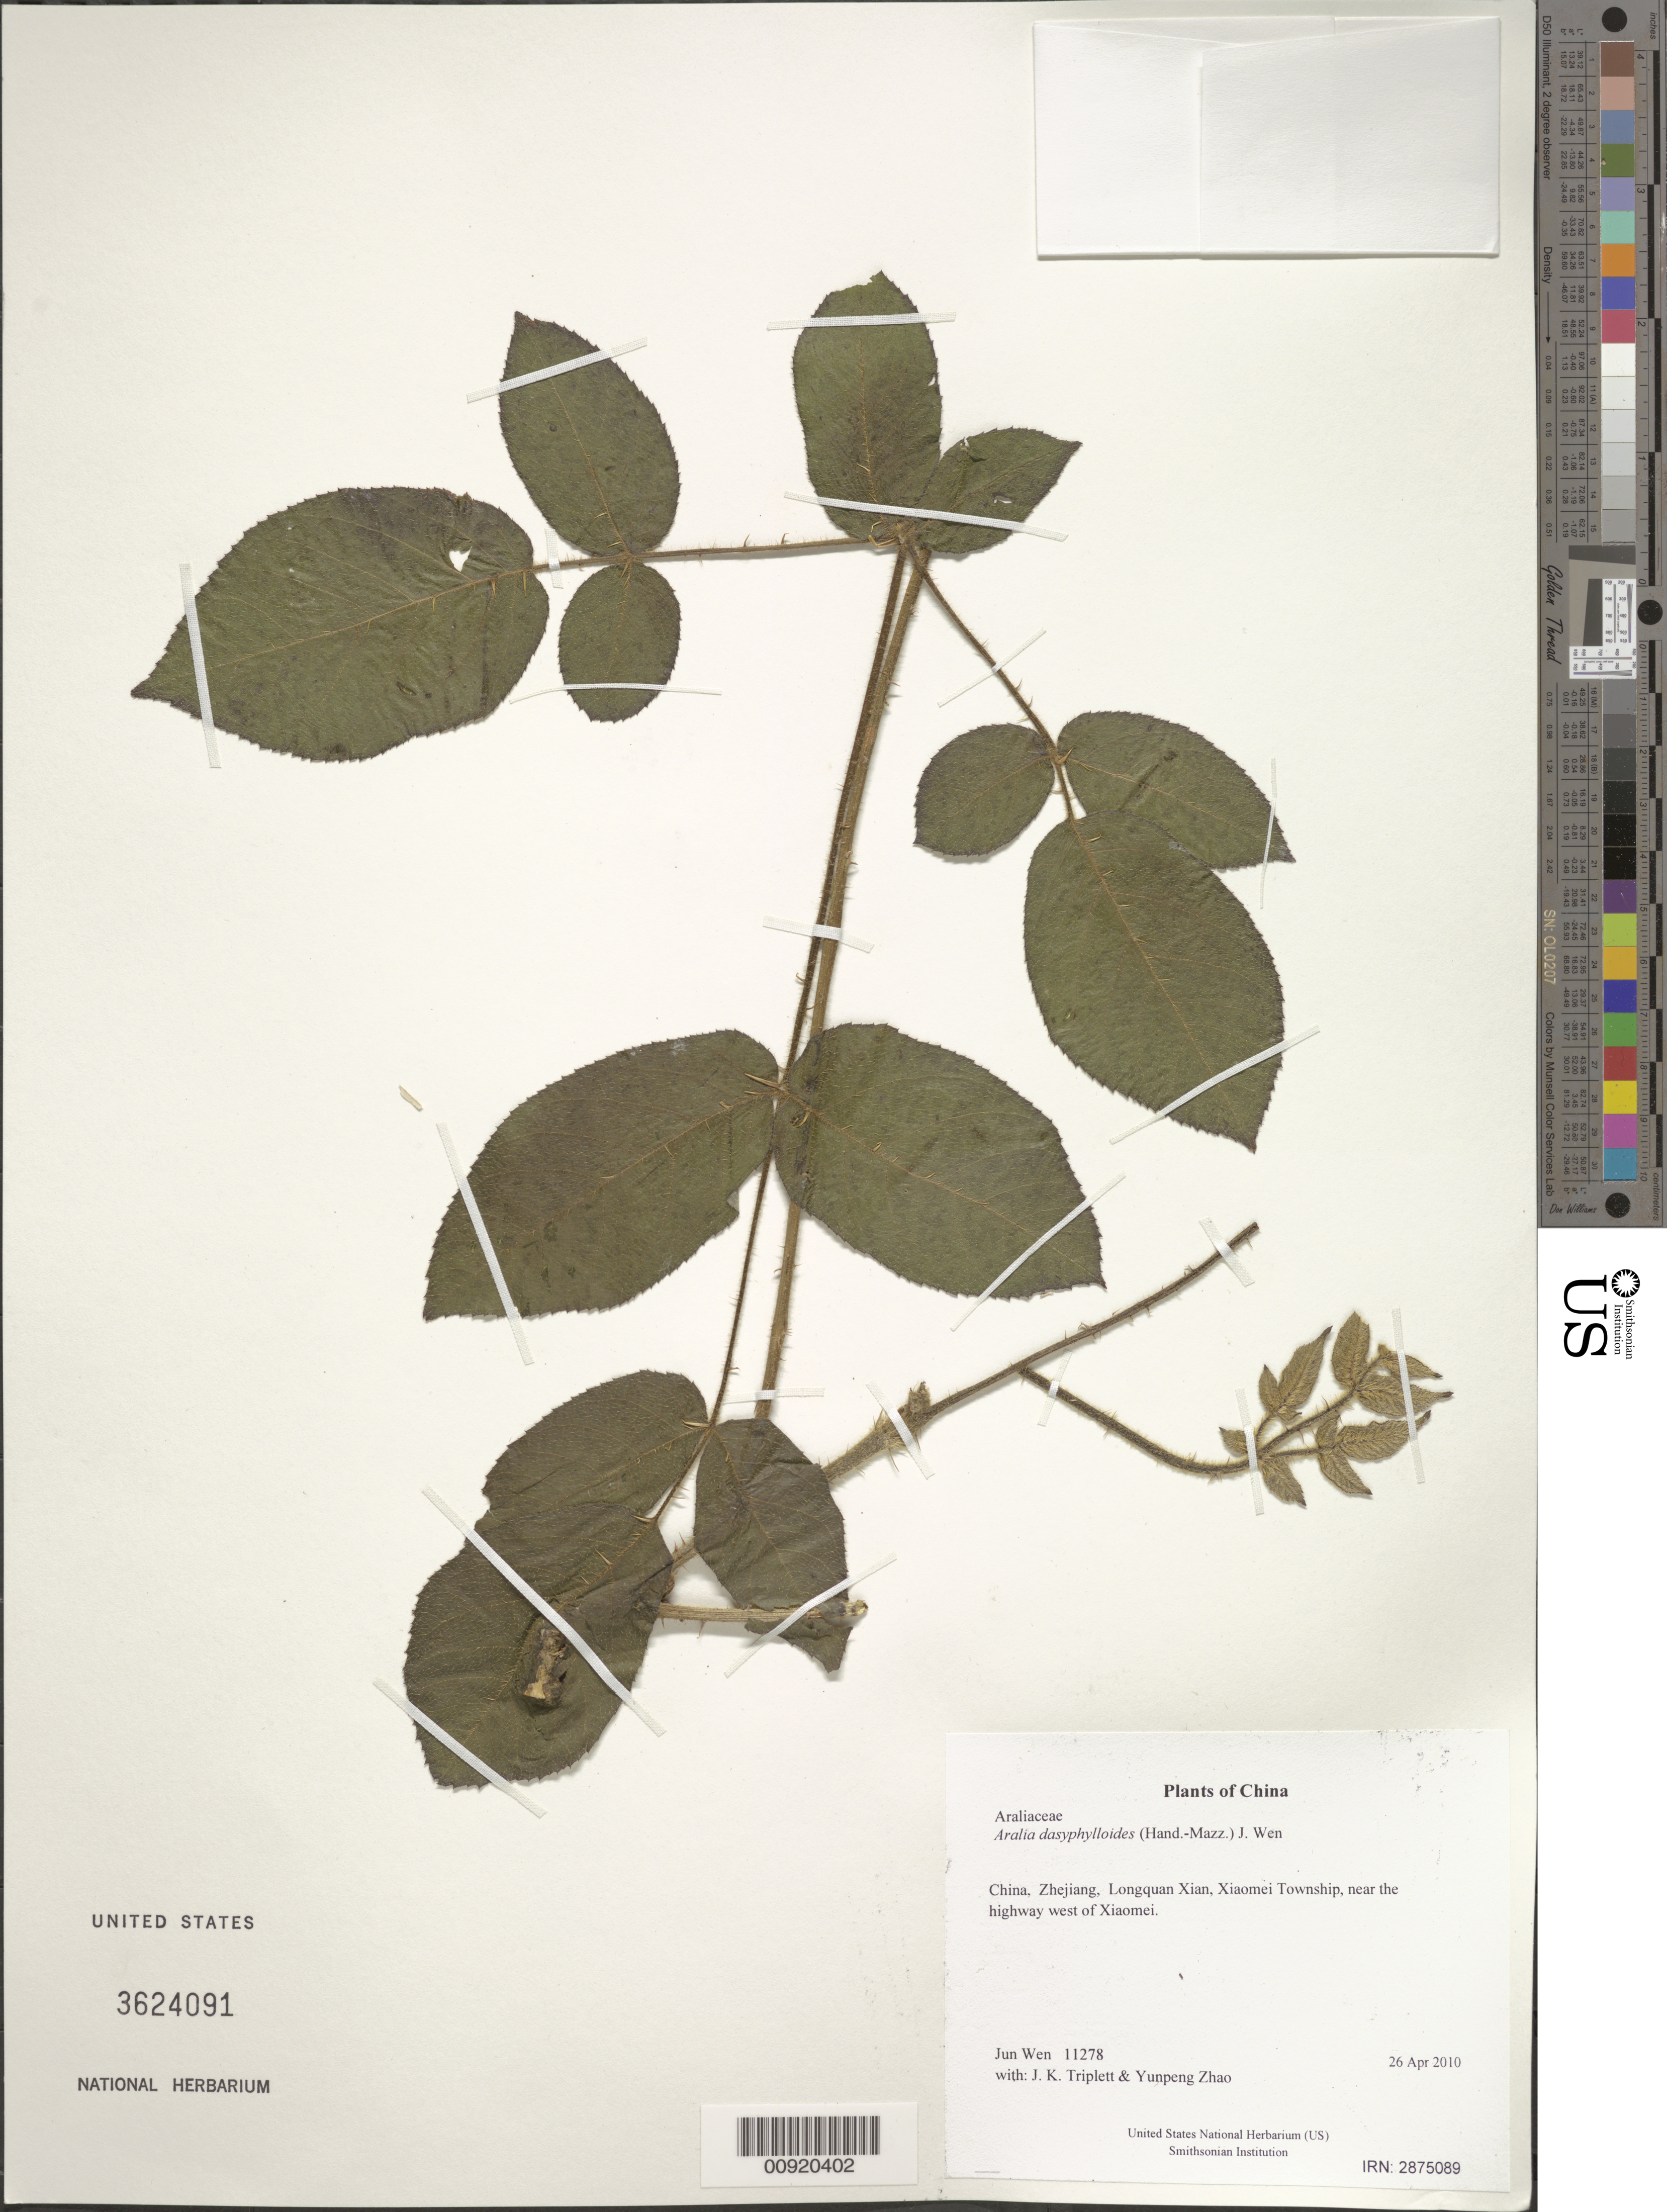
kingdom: Plantae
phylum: Tracheophyta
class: Magnoliopsida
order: Apiales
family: Araliaceae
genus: Aralia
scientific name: Aralia dasyphylloides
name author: (Hand.-Mazz.) J. Wen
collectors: J. Wen, J. K. Triplett & Yunpeng Zhao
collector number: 11278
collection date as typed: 26 Apr 2010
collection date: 2010-04-26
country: China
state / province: Zhejiang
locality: Longquan Xian, Xiaomei Township, near the highway west of Xiaomei.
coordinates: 27 49.356 N, 118 58.031 E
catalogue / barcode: US 3624091